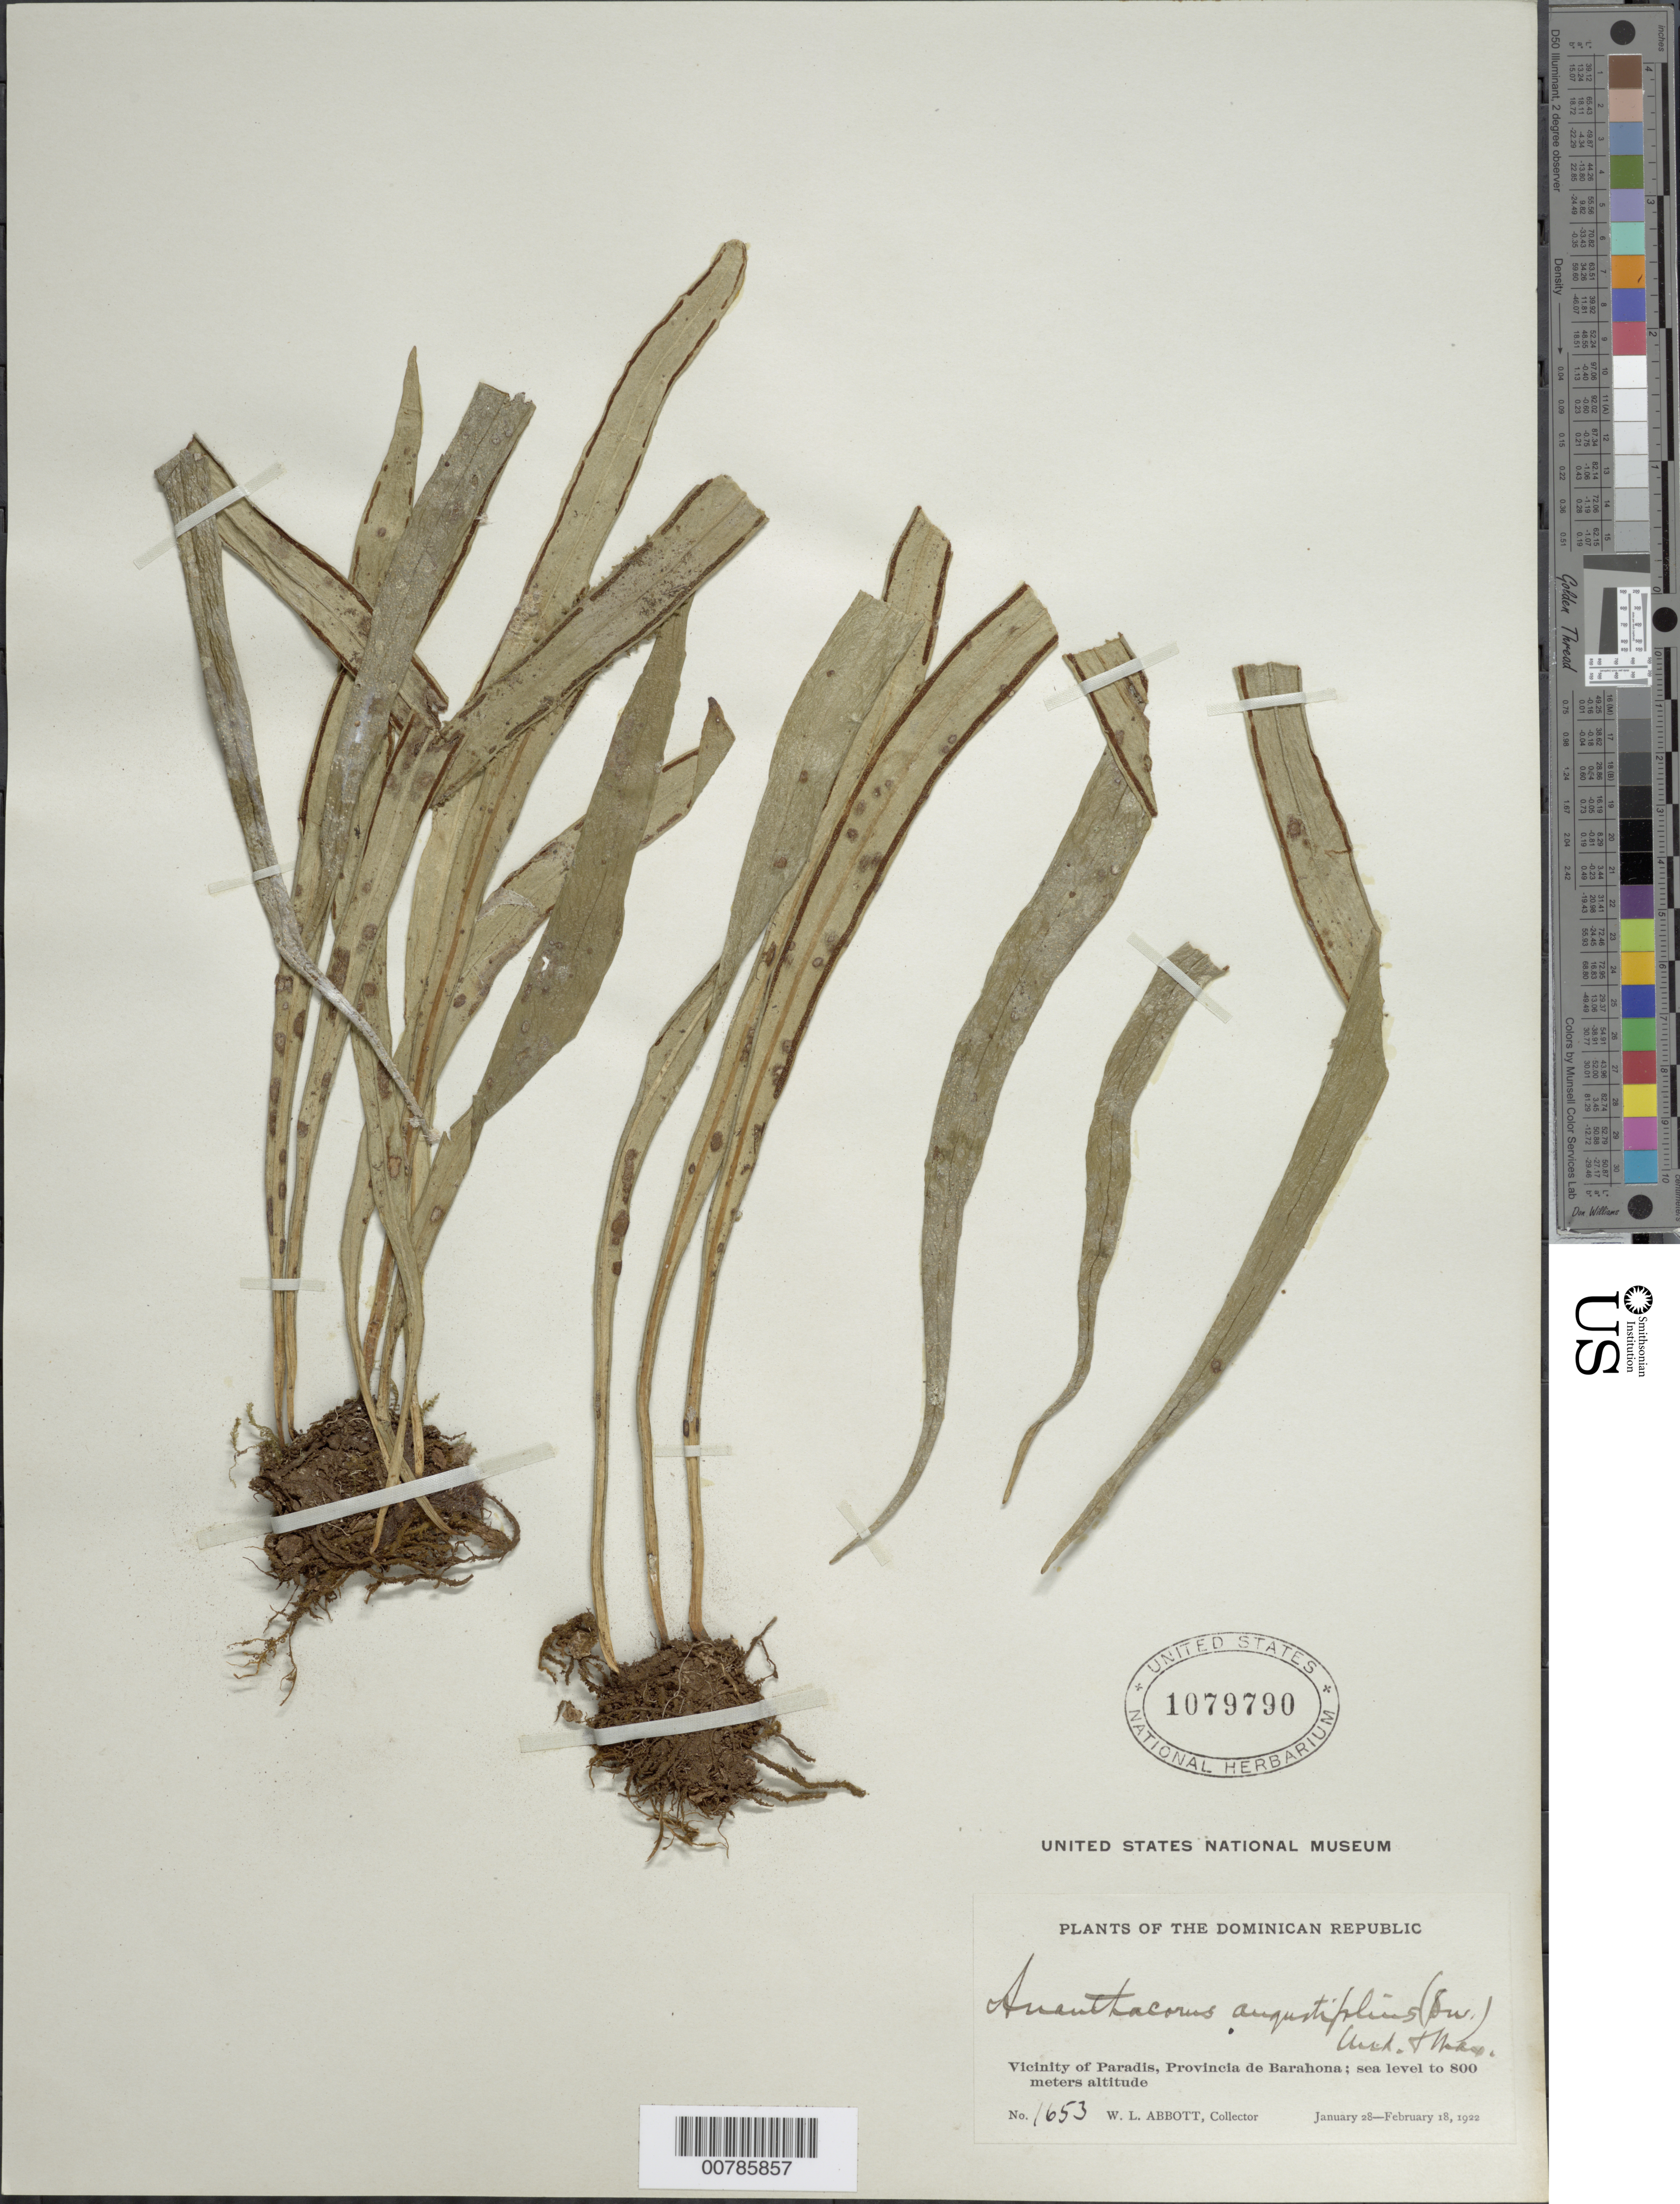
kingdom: Plantae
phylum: Tracheophyta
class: Polypodiopsida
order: Polypodiales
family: Pteridaceae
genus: Ananthacorus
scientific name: Ananthacorus angustifolius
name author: (Sw.) Underw. & Maxon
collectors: W. L. Abbott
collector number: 1653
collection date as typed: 28 Feb 1922 18 Feb 1922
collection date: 1922-02-18/1922-02-28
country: Dominican Republic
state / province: Barahona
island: Hispaniola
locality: Paradis, vicinity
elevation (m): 0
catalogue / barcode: US 1079790